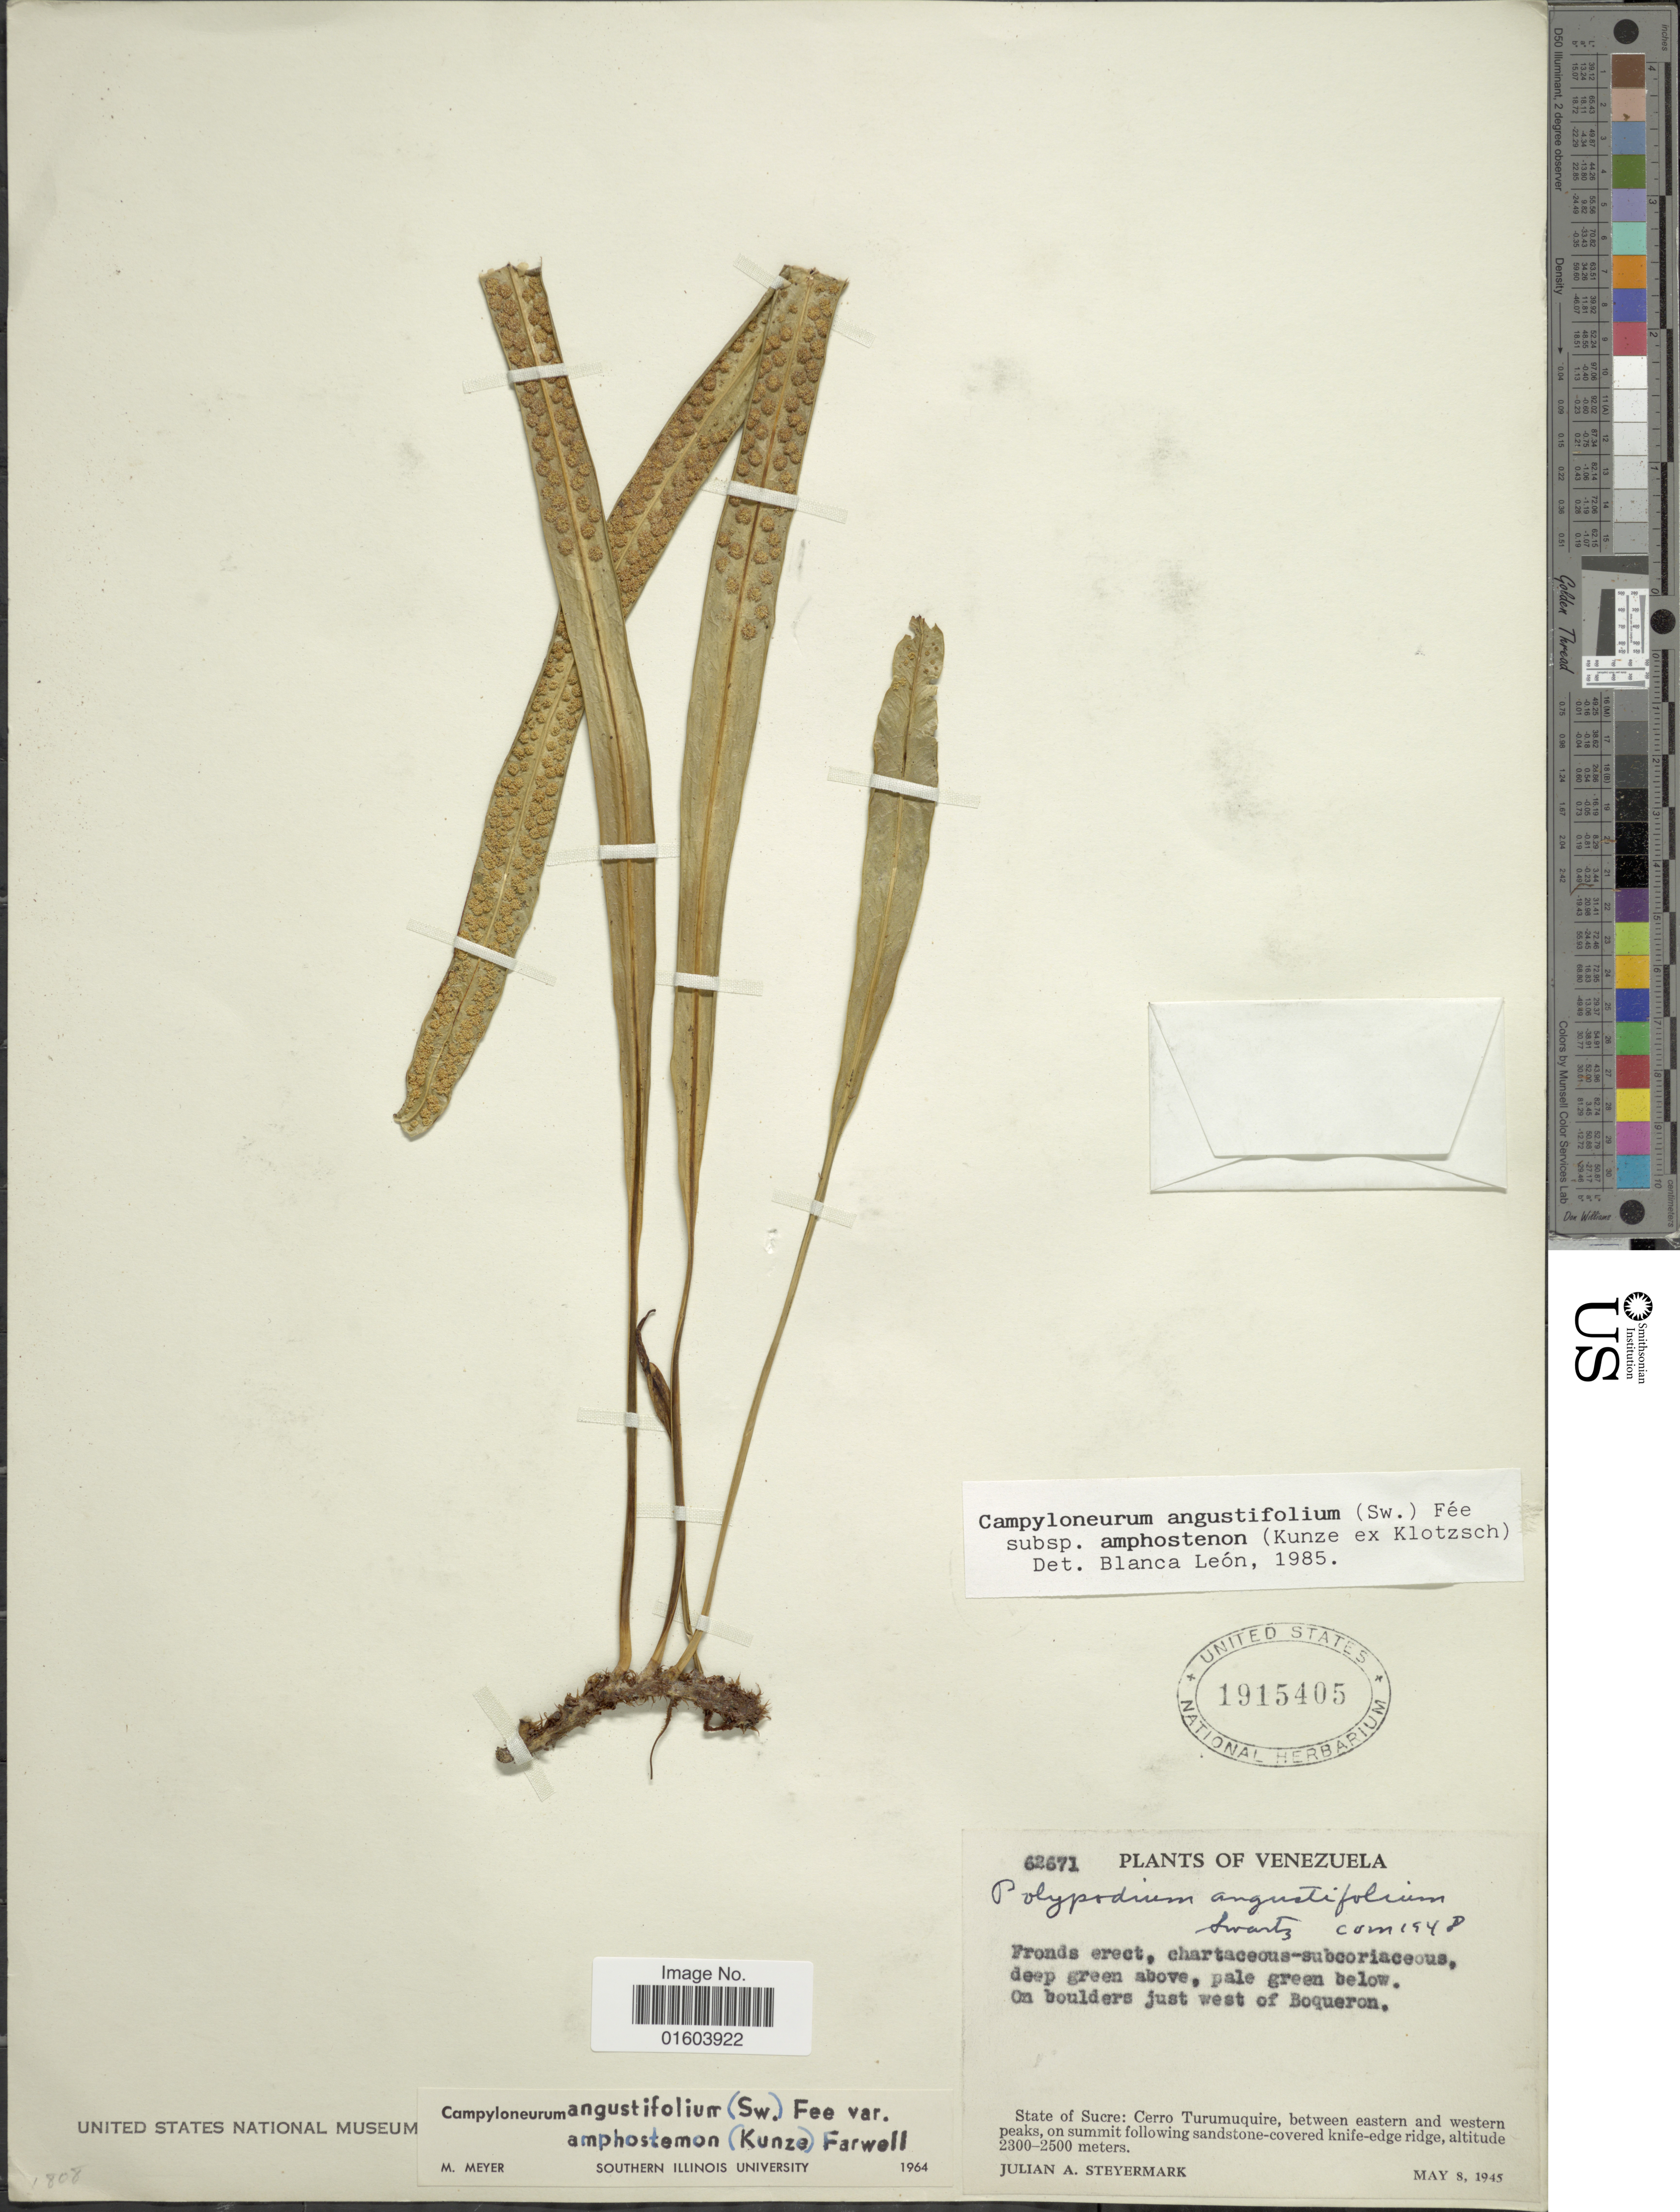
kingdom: Plantae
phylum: Tracheophyta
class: Polypodiopsida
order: Polypodiales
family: Polypodiaceae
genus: Campyloneurum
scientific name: Campyloneurum amphostenon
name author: (Kunze ex Klotzsch) Fée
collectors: J. Steyermark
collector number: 62671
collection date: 1945-05-08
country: Venezuela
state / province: Sucre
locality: On boulders just west of Boqueron.State of Sucre: Cerro Turumuquire, between eastern and western peaks on summit.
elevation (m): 2300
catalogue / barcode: US 1915405